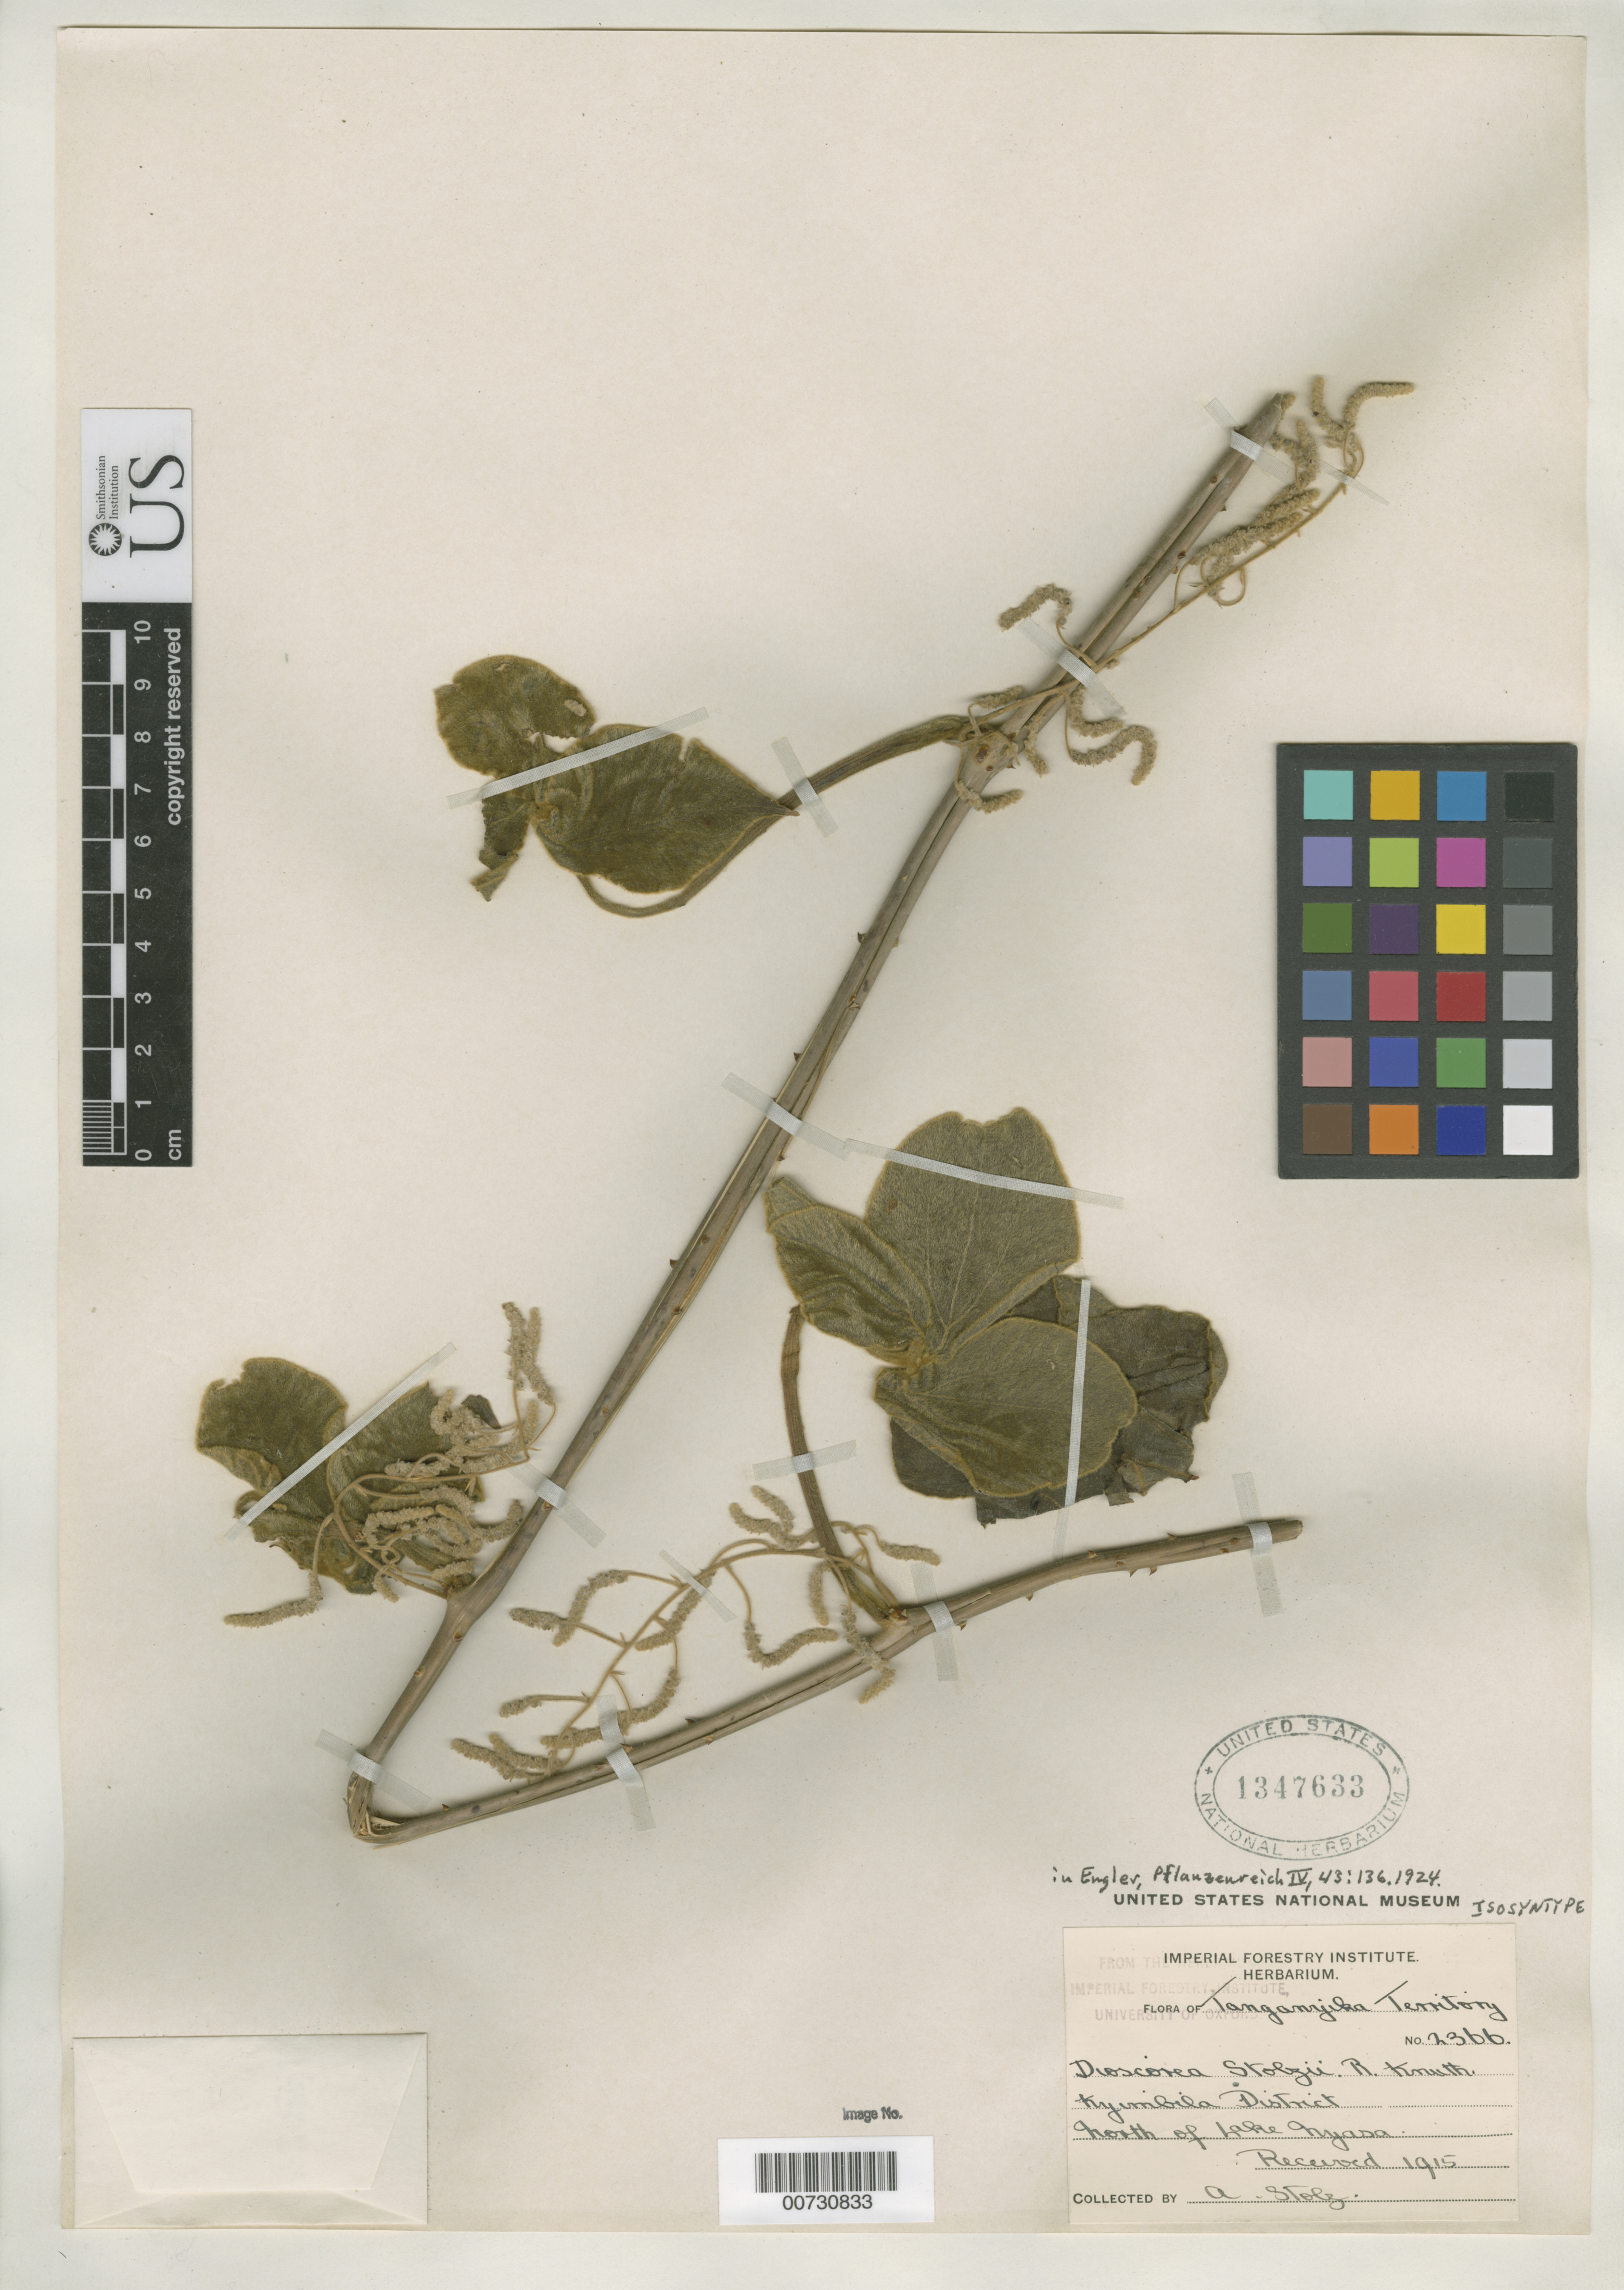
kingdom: Plantae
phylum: Tracheophyta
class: Liliopsida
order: Dioscoreales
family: Dioscoreaceae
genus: Dioscorea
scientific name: Dioscorea stolzii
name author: R. Knuth in Engl.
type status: Isosyntype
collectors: A. Stolz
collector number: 2366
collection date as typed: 1913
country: Tanzania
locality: Tanganyika Territory, Kyimbila District, north of Lake Nyasa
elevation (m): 1500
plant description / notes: Received 1915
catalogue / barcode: US 1347633